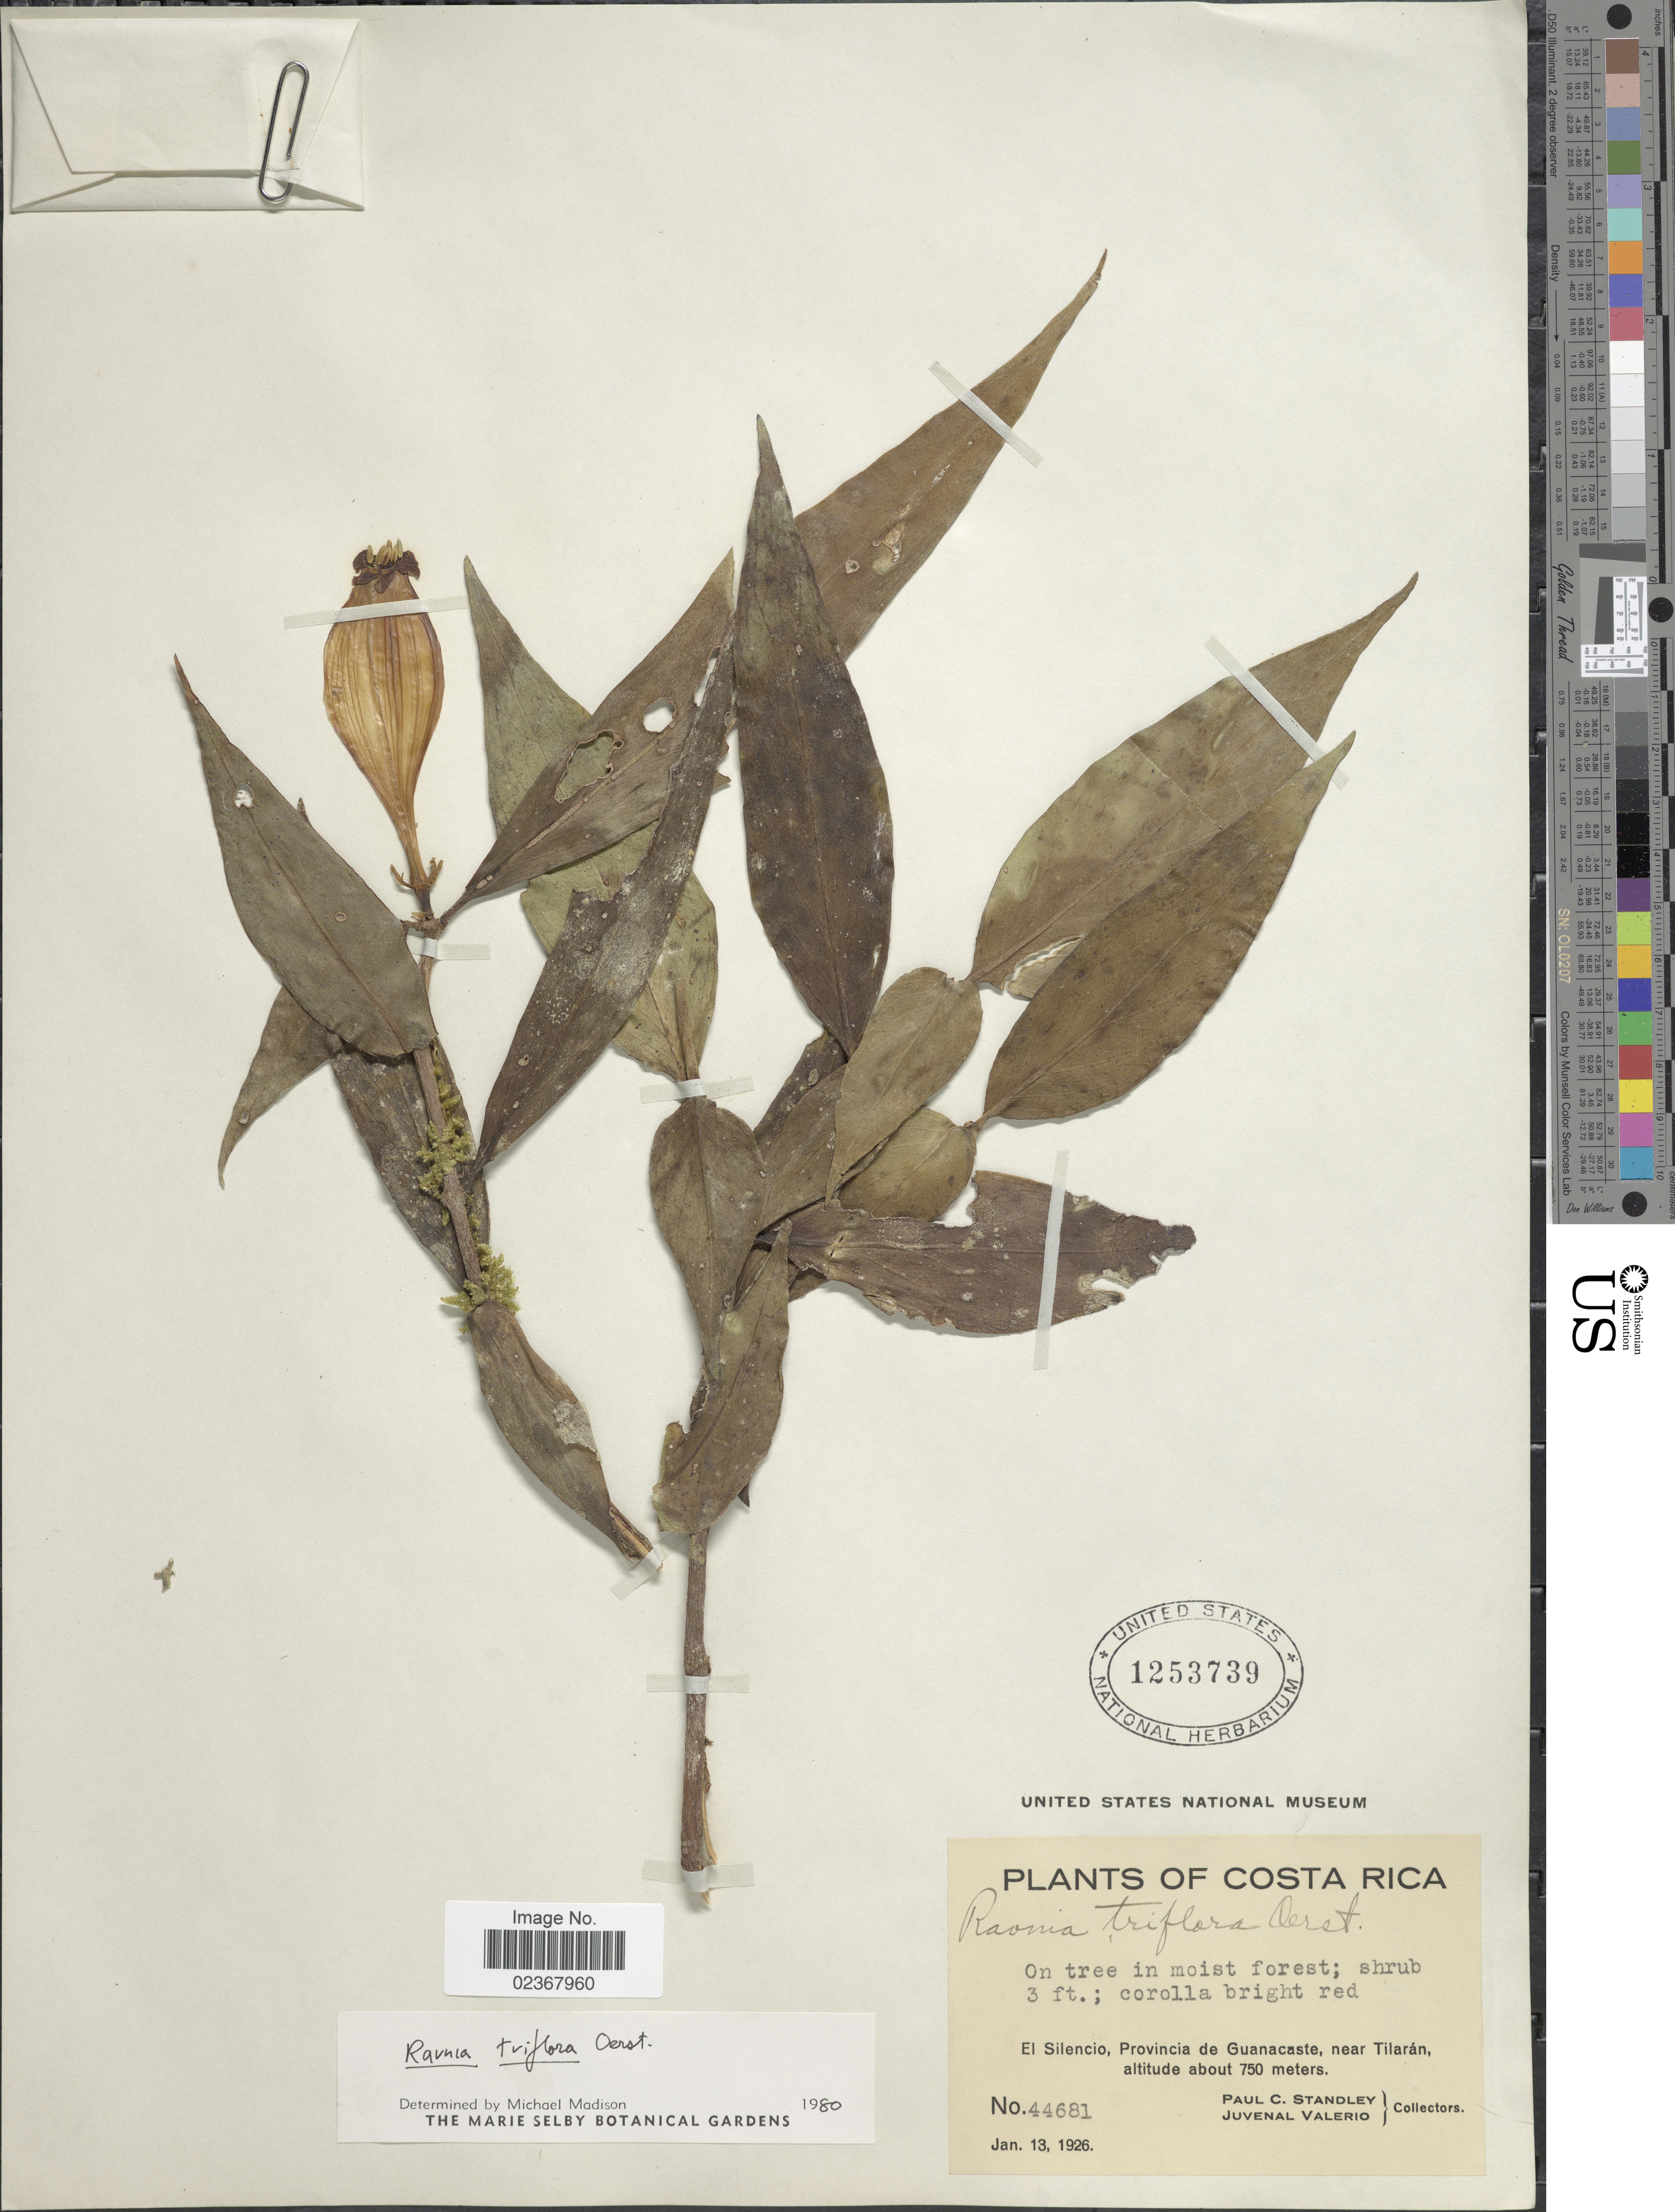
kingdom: Plantae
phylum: Tracheophyta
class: Magnoliopsida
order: Gentianales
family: Rubiaceae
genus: Hillia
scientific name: Hillia triflora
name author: (Oerst.) C.M. Taylor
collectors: P. C. Standley & R. Torres Rojas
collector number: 44681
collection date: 1926-01-13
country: Costa Rica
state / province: Guanacaste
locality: El Silencio, Provincia de Guanacaste, near Tilaran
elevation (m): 750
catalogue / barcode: US 1253739